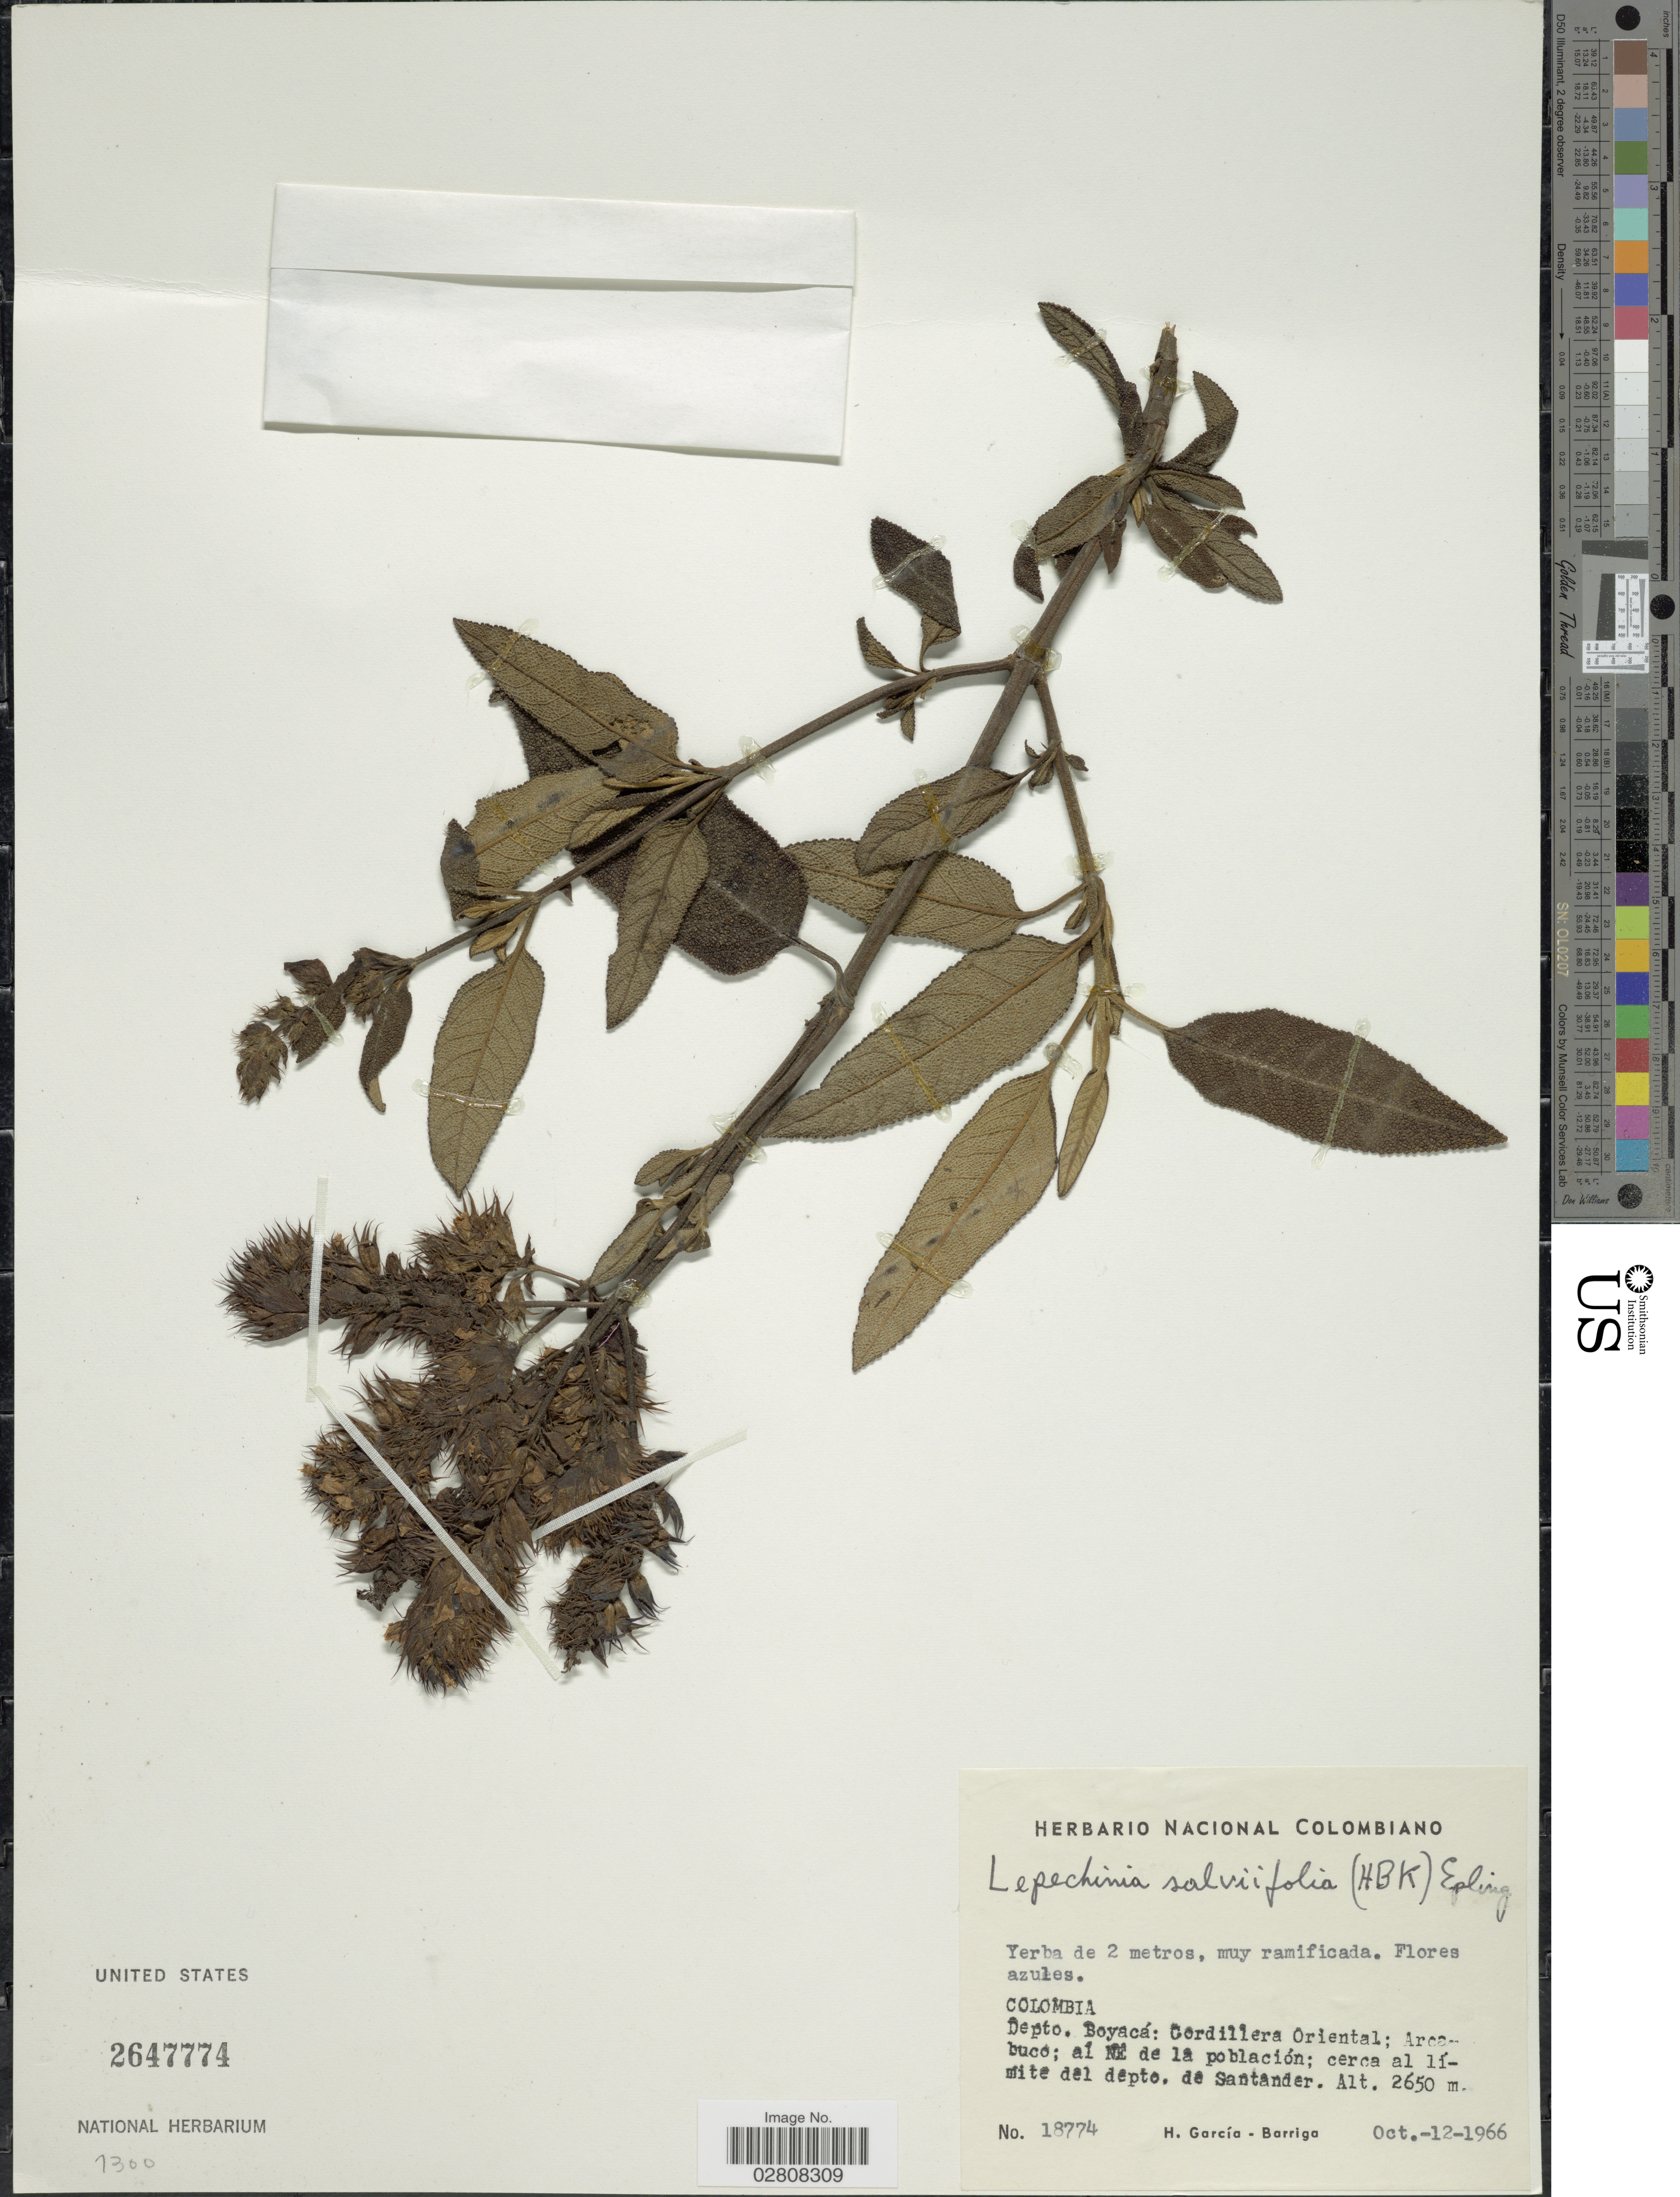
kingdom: Plantae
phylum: Tracheophyta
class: Magnoliopsida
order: Lamiales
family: Lamiaceae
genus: Lepechinia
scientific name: Lepechinia salviifolia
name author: (Kunth) Epling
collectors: H. García Barriga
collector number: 18774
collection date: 1966-10-12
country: Colombia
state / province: Boyacá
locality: Depto. Boyacá: Cordillera Oriental; Arcabuco; al NE de la población; cerca al límite del depto. de Santander.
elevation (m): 2650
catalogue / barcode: US 2647774